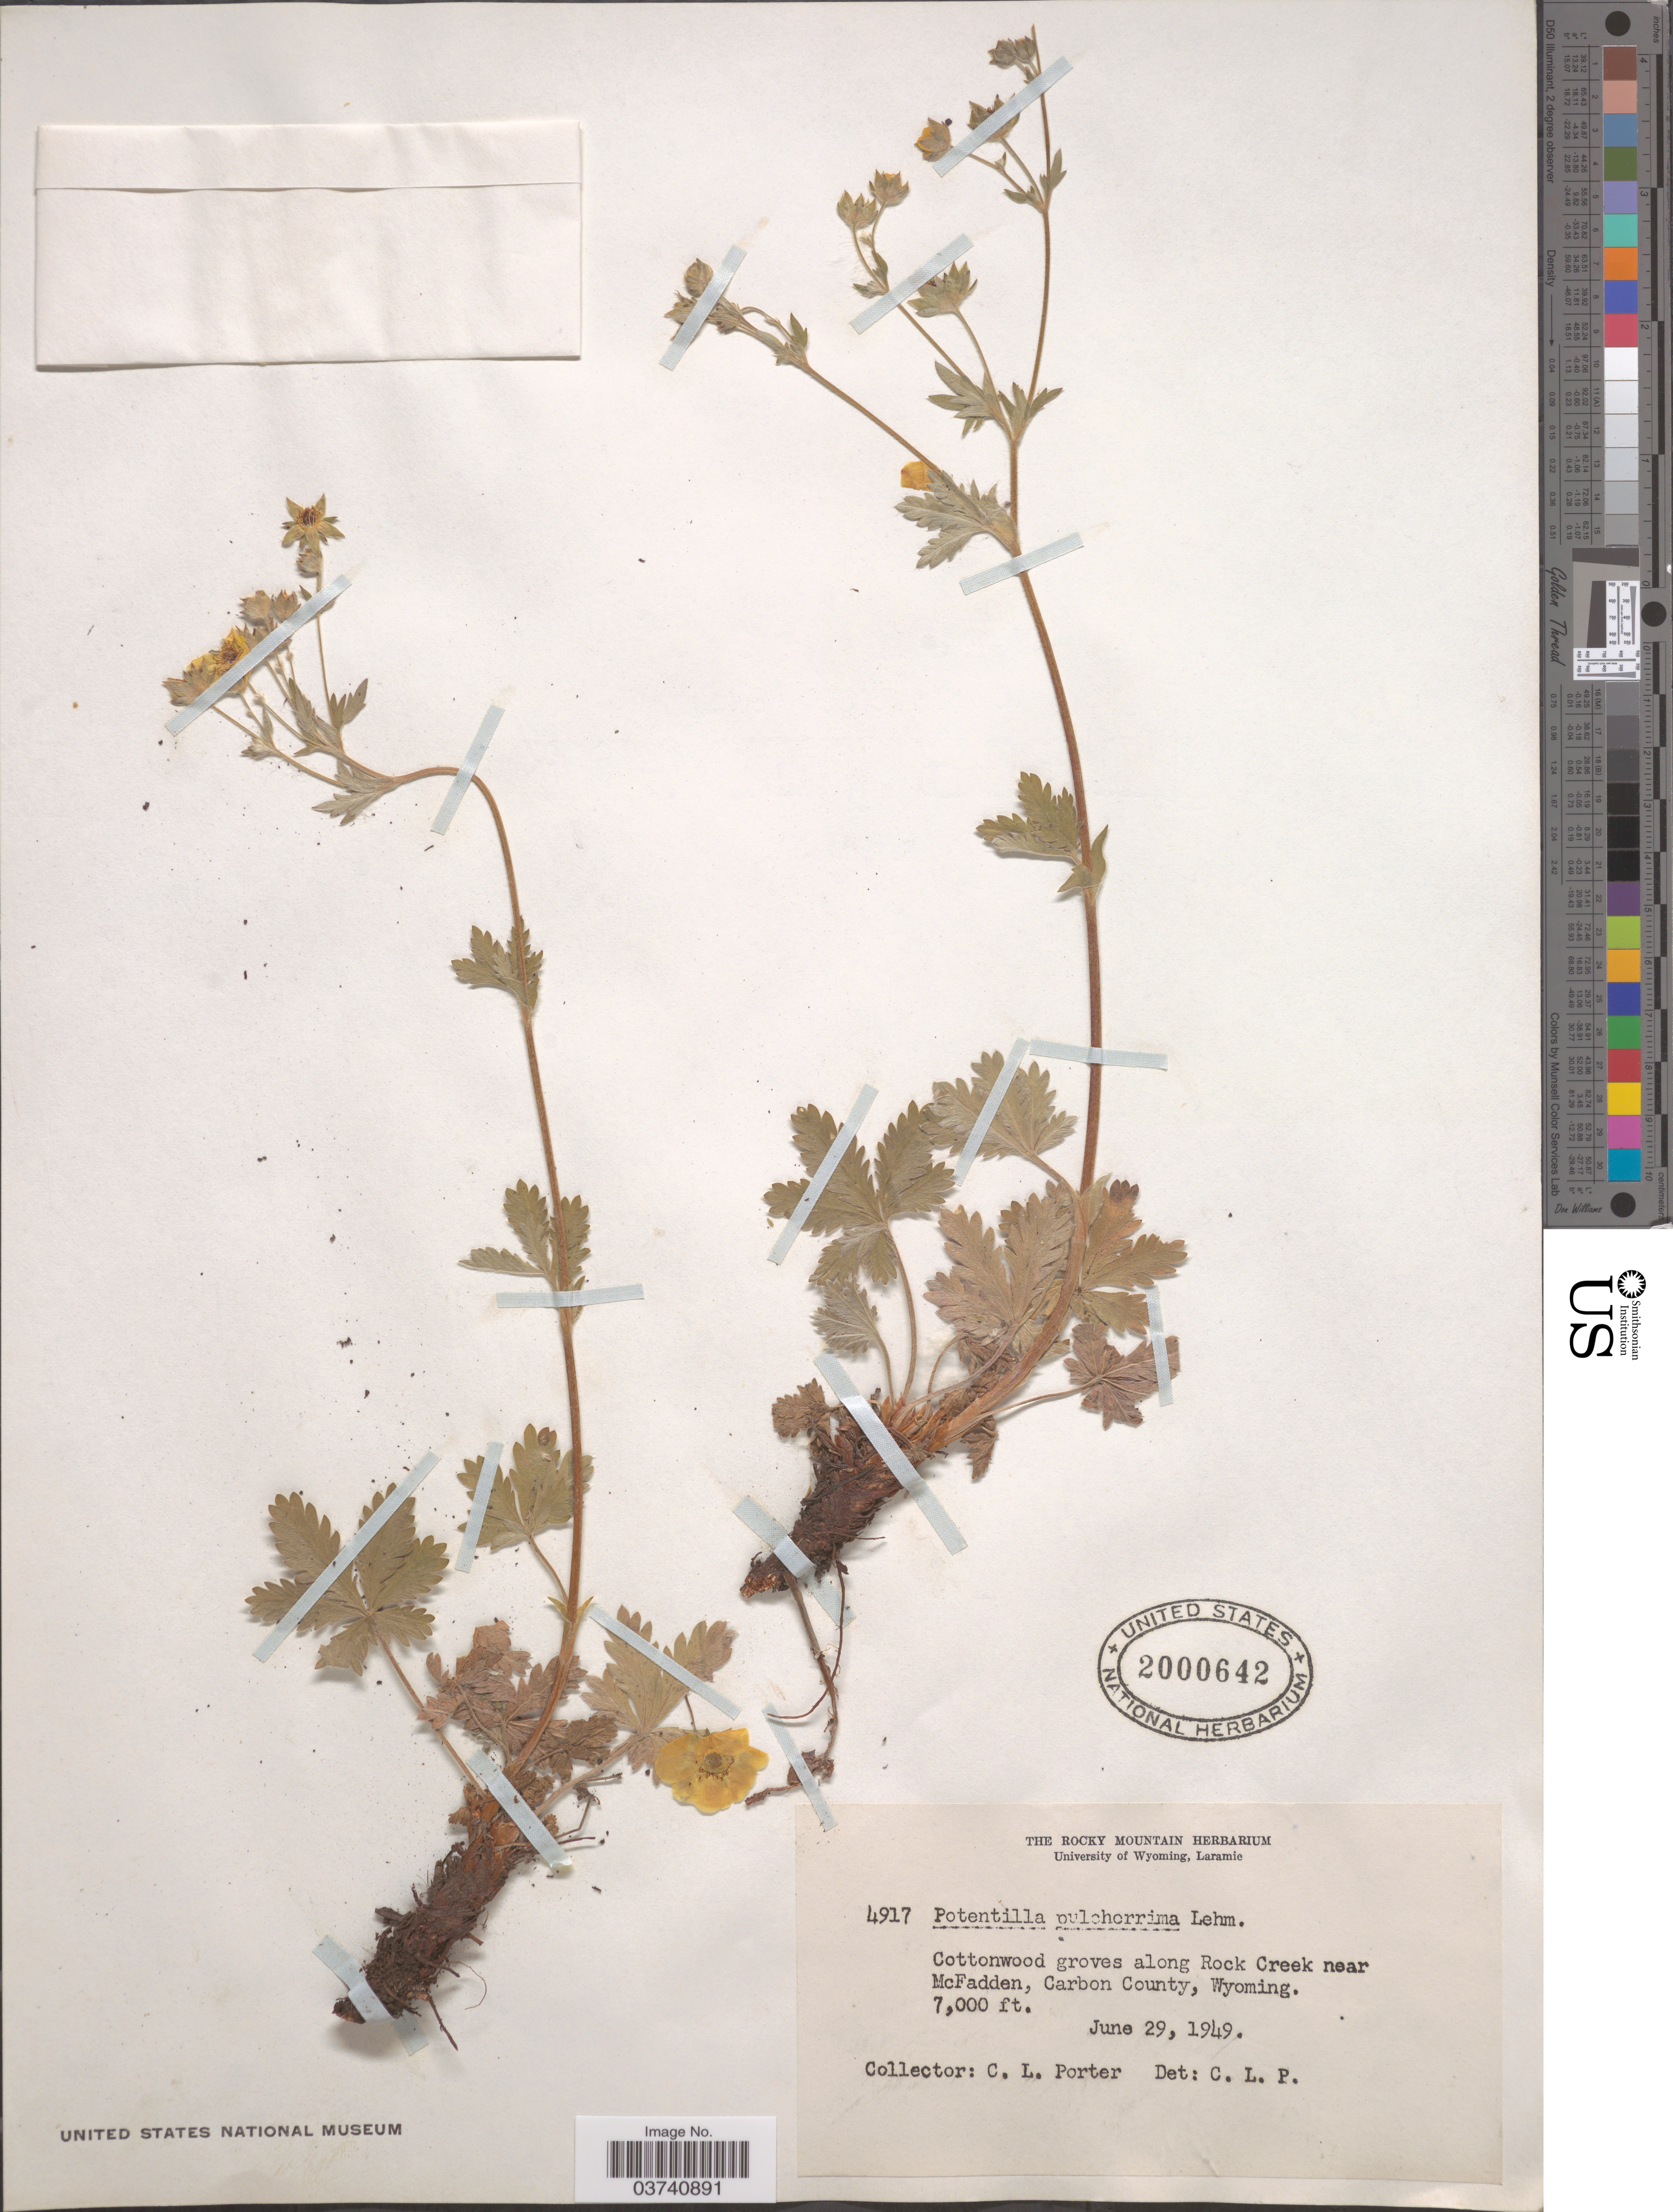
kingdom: Plantae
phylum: Tracheophyta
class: Magnoliopsida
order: Rosales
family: Rosaceae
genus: Potentilla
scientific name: Potentilla pulcherrima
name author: Lehm.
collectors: C. L. Porter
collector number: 4917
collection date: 1949-06-29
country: United States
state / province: Wyoming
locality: Cottonwood groves along Rock Creek near McFadden, Carbon County.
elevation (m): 2134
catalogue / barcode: US 2000642